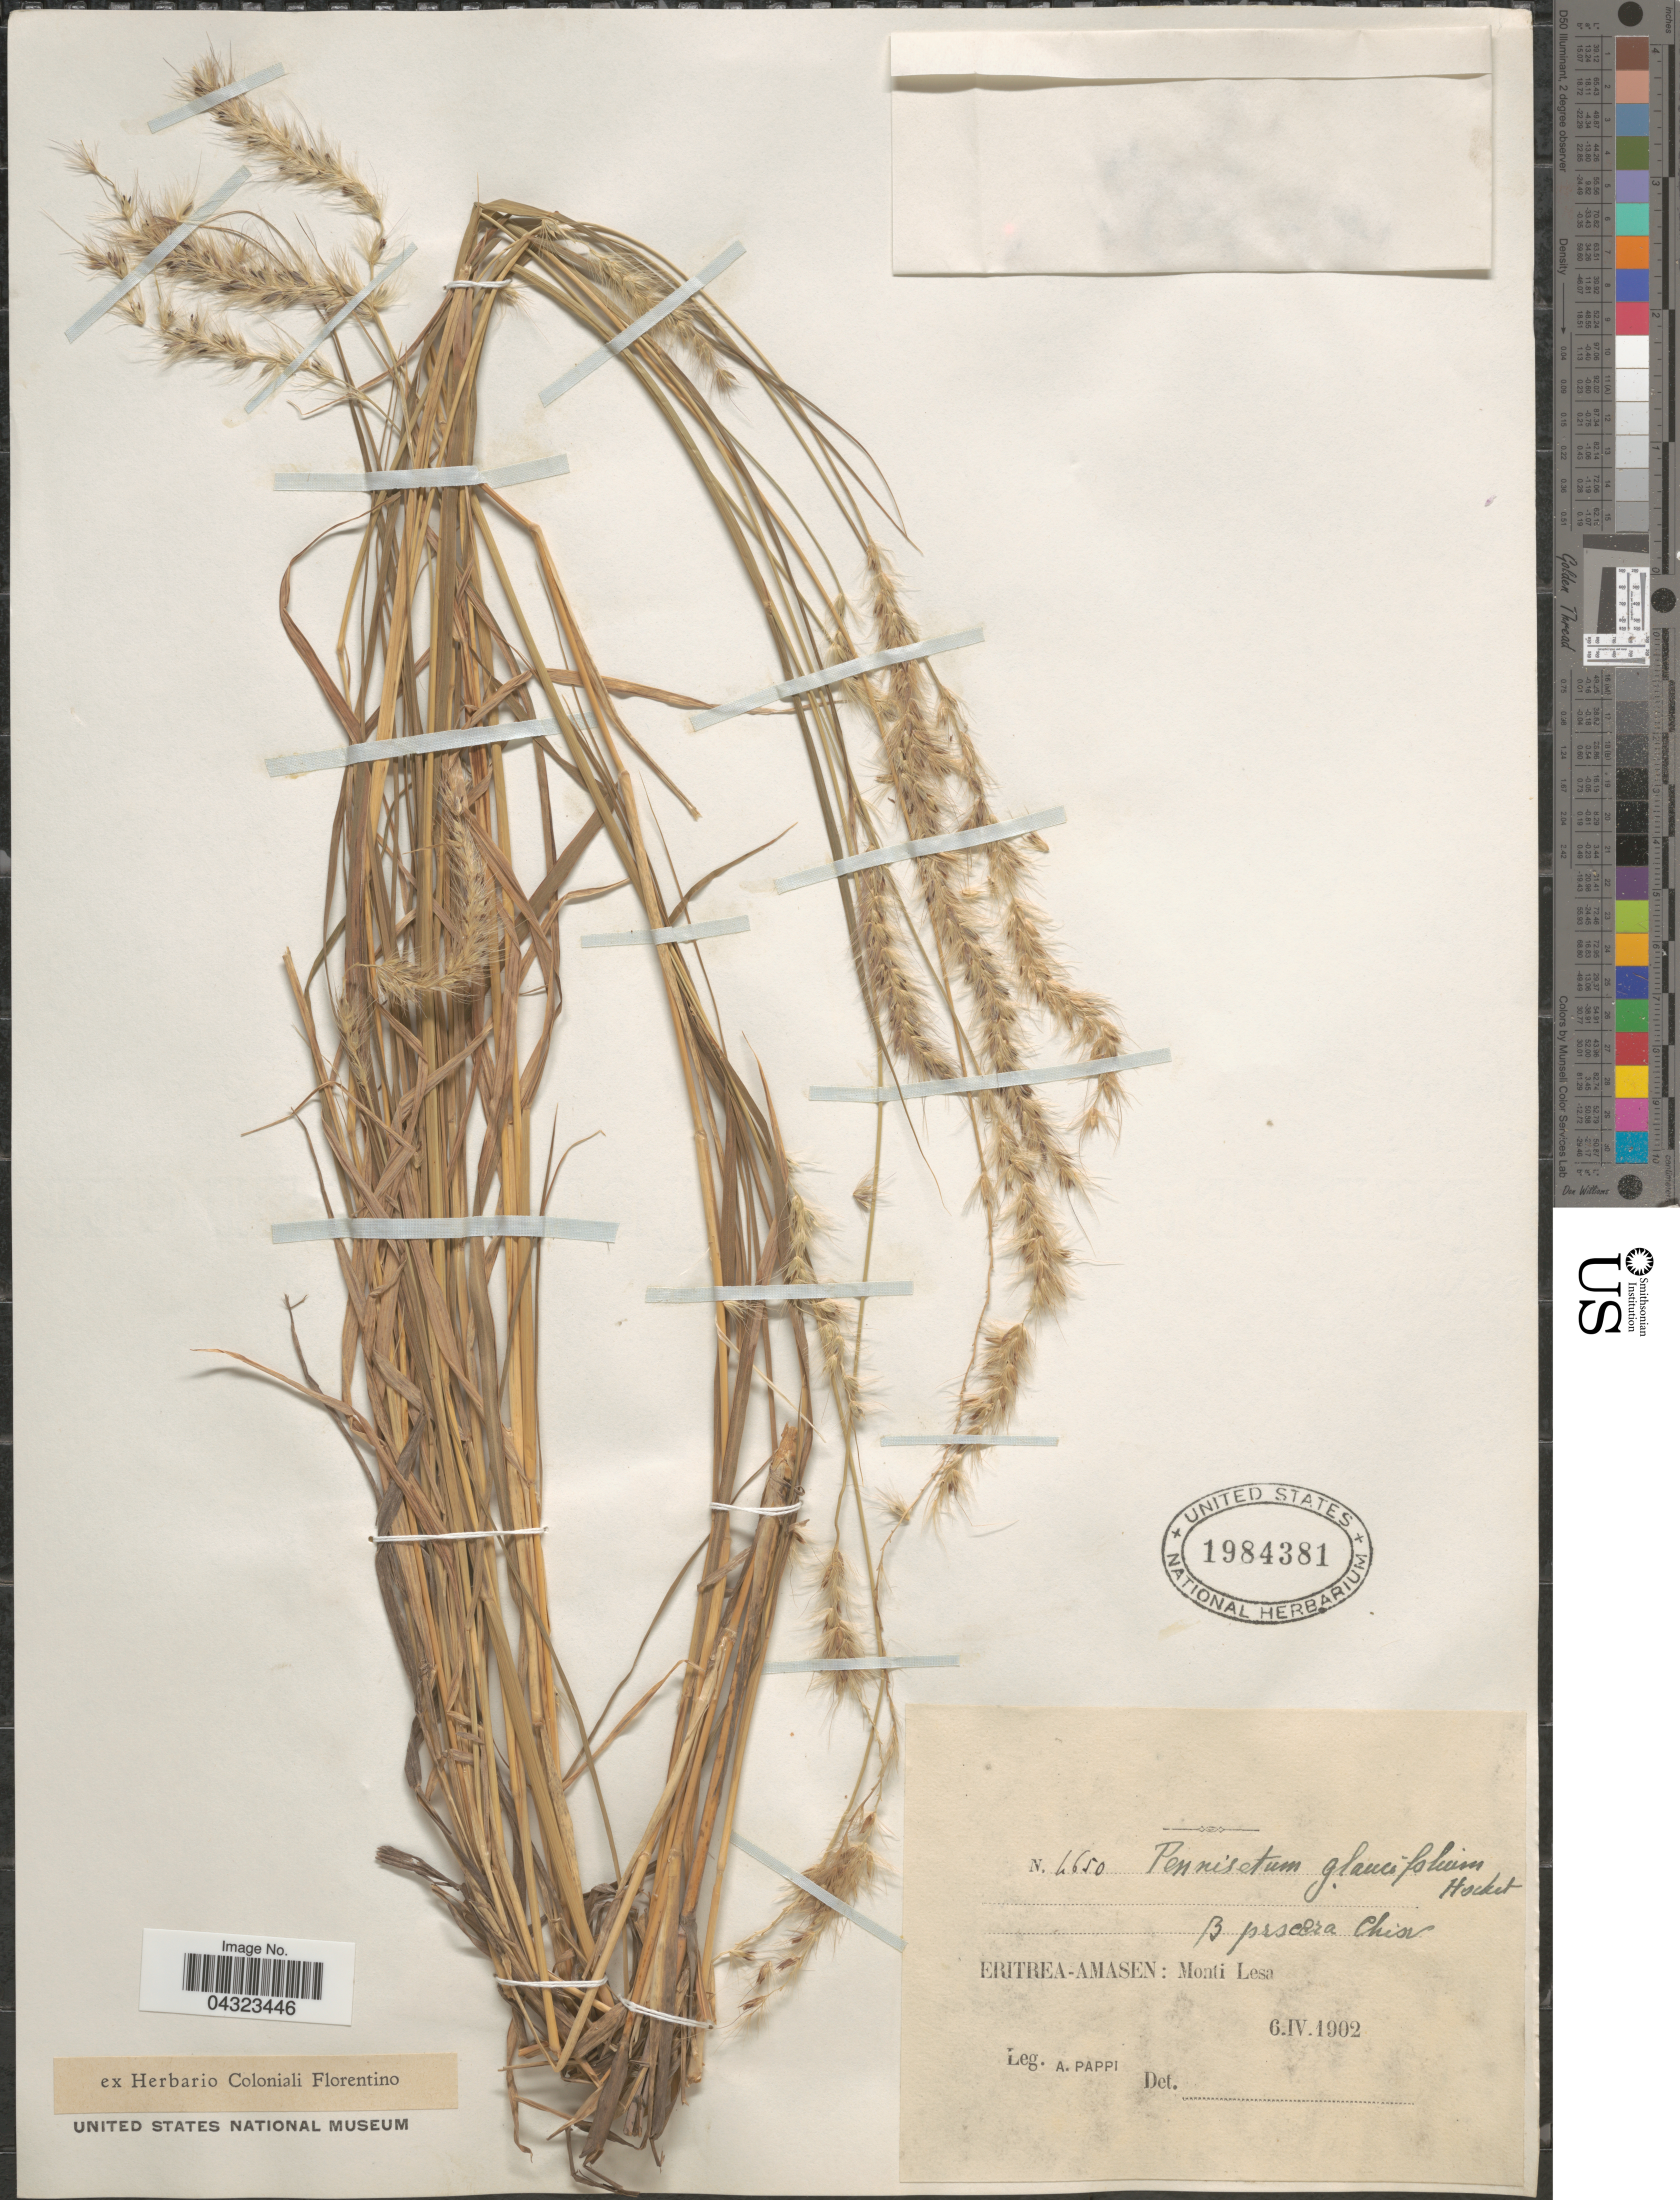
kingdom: Plantae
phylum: Tracheophyta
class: Liliopsida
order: Poales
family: Poaceae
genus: Cenchrus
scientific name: Cenchrus glaucocladus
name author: (Stapf & C. E. Hubb.) Morrone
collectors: A. Pappi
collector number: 4650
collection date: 1902-04-06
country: Eritrea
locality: Amasen: Monti Lesa.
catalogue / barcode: US 1984381